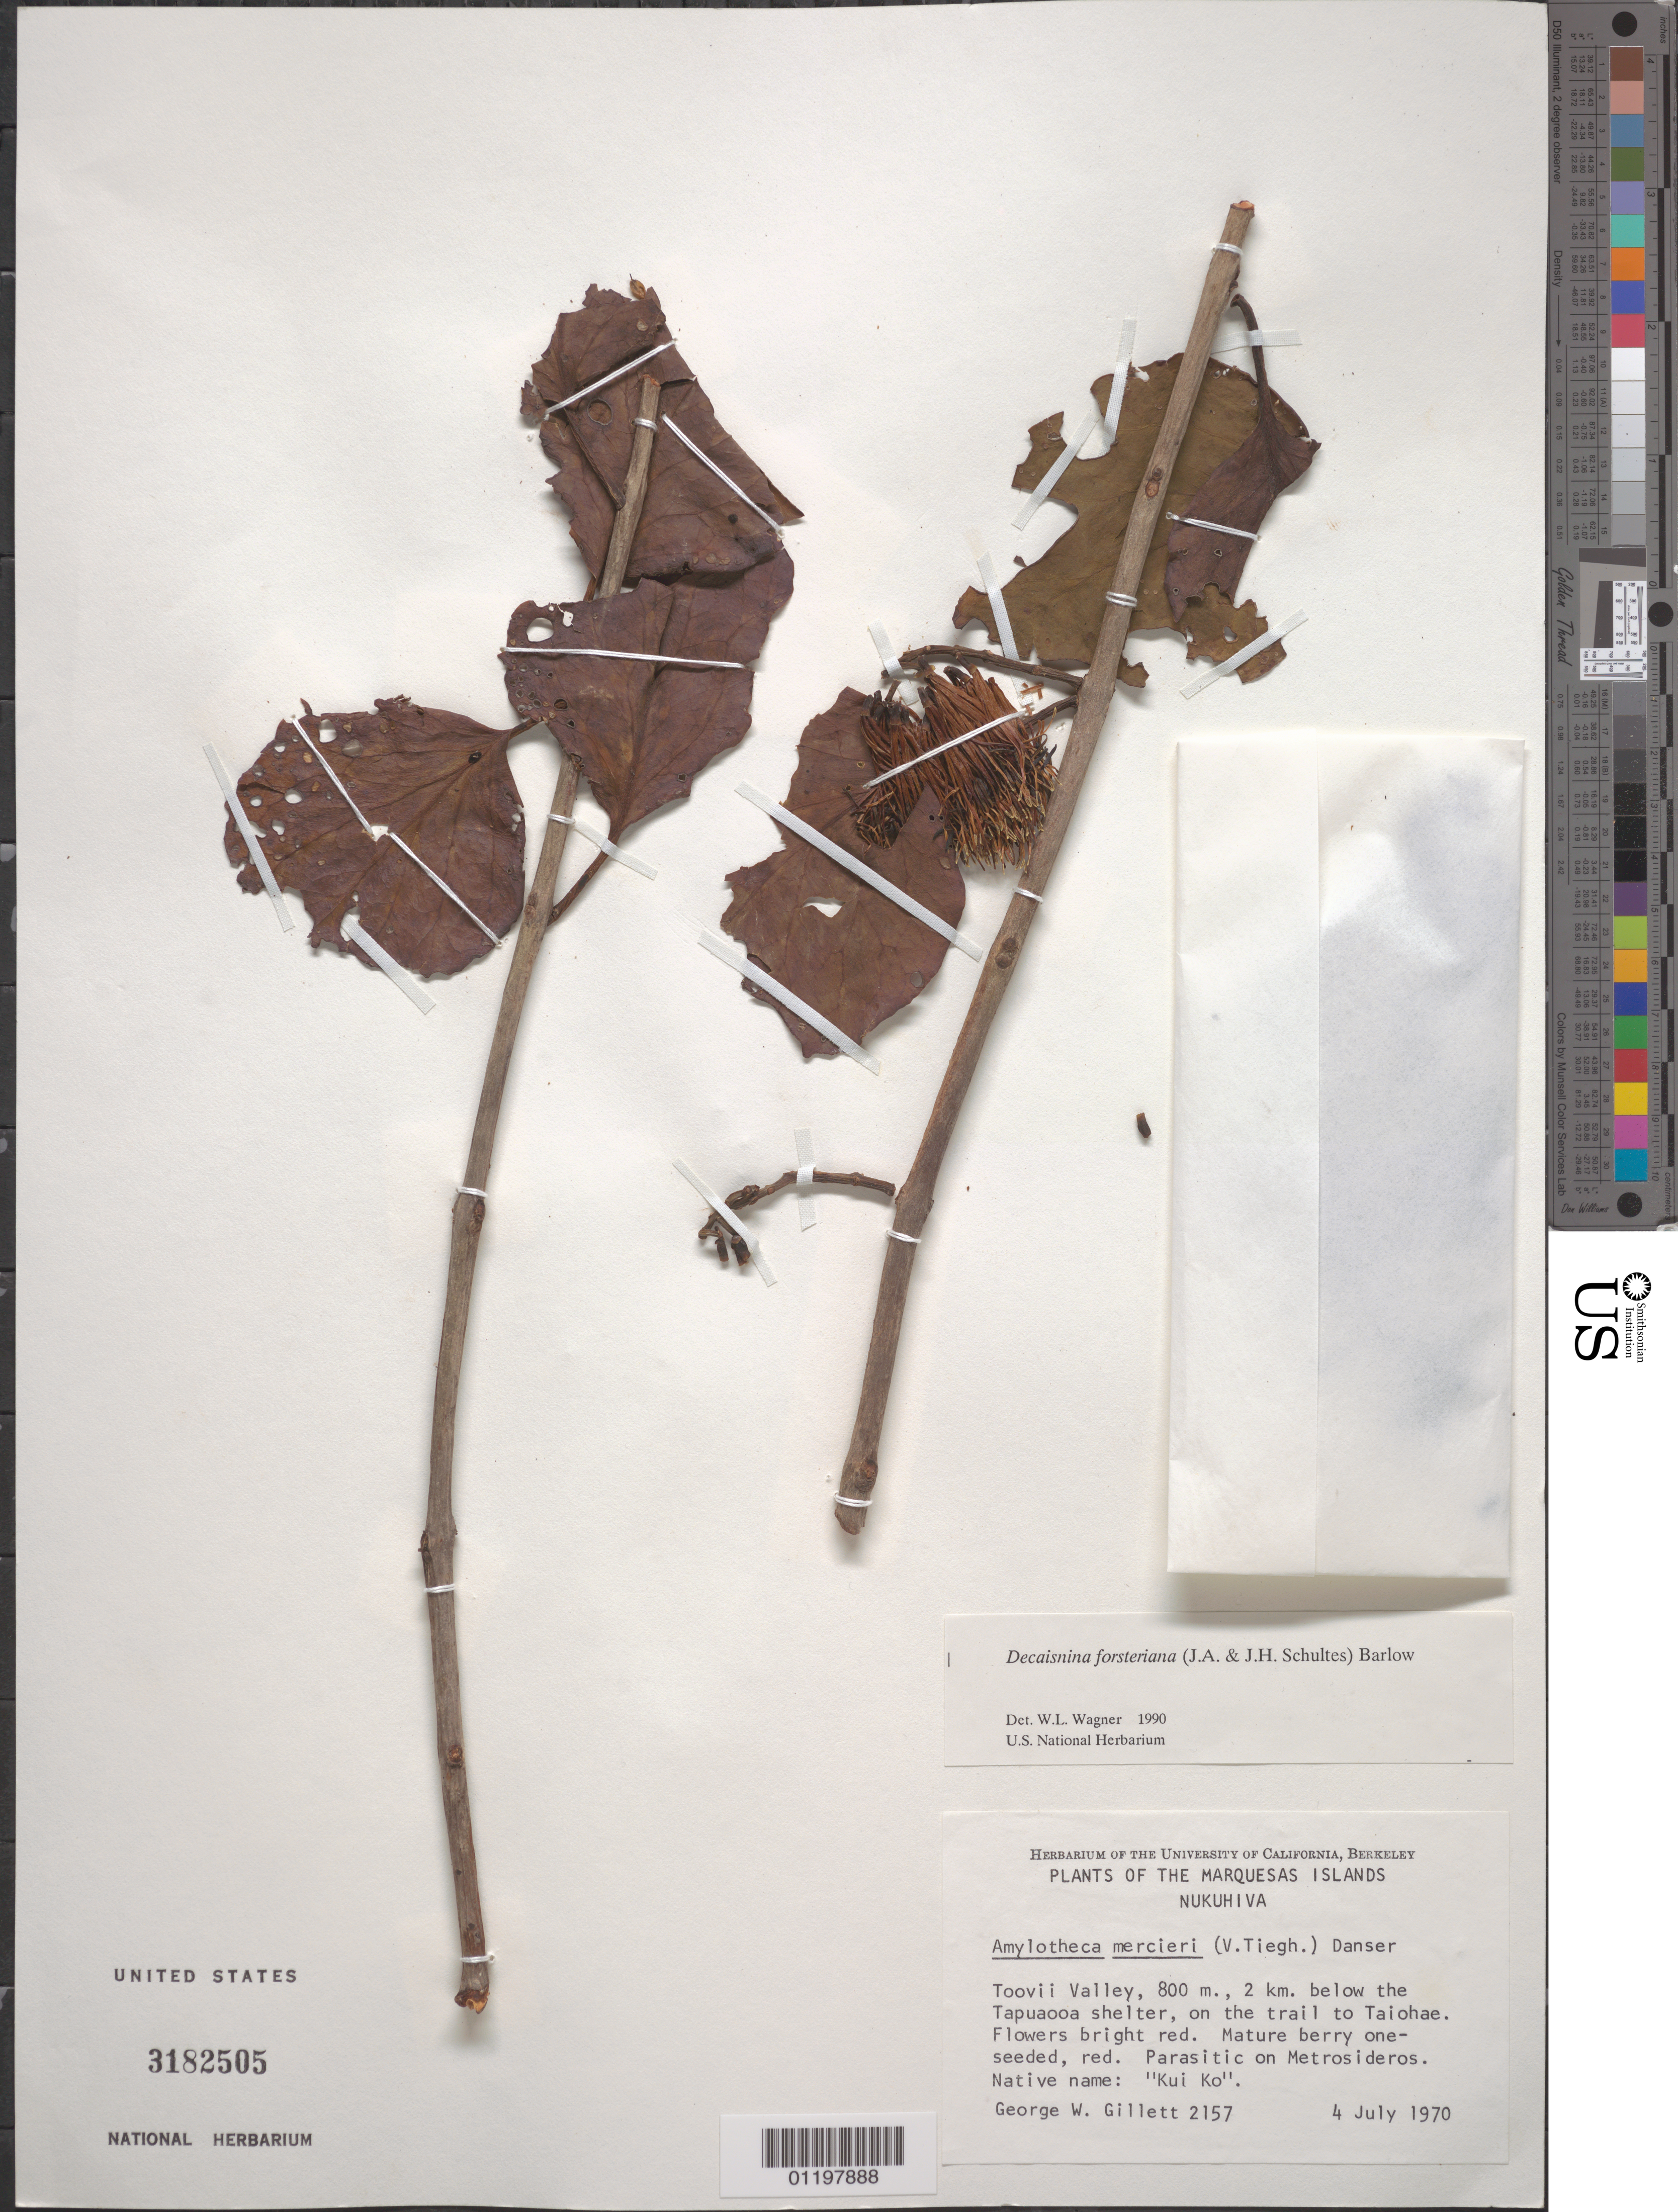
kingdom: Plantae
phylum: Tracheophyta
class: Magnoliopsida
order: Santalales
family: Loranthaceae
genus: Decaisnina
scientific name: Decaisnina forsteriana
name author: (Schult. & Schult. f.) Barlow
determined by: Wagner, W. L., (BOT), Smithsonian Institution - National Museum of Natural History (UNITED STATES)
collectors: G. Gillett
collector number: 2157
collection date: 1970-07-04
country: French Polynesia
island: Nuku Hiva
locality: Toovii Valley, 2 km below the Tapuaooa shelter, on the trail to Taiohae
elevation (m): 800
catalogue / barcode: US 3182505